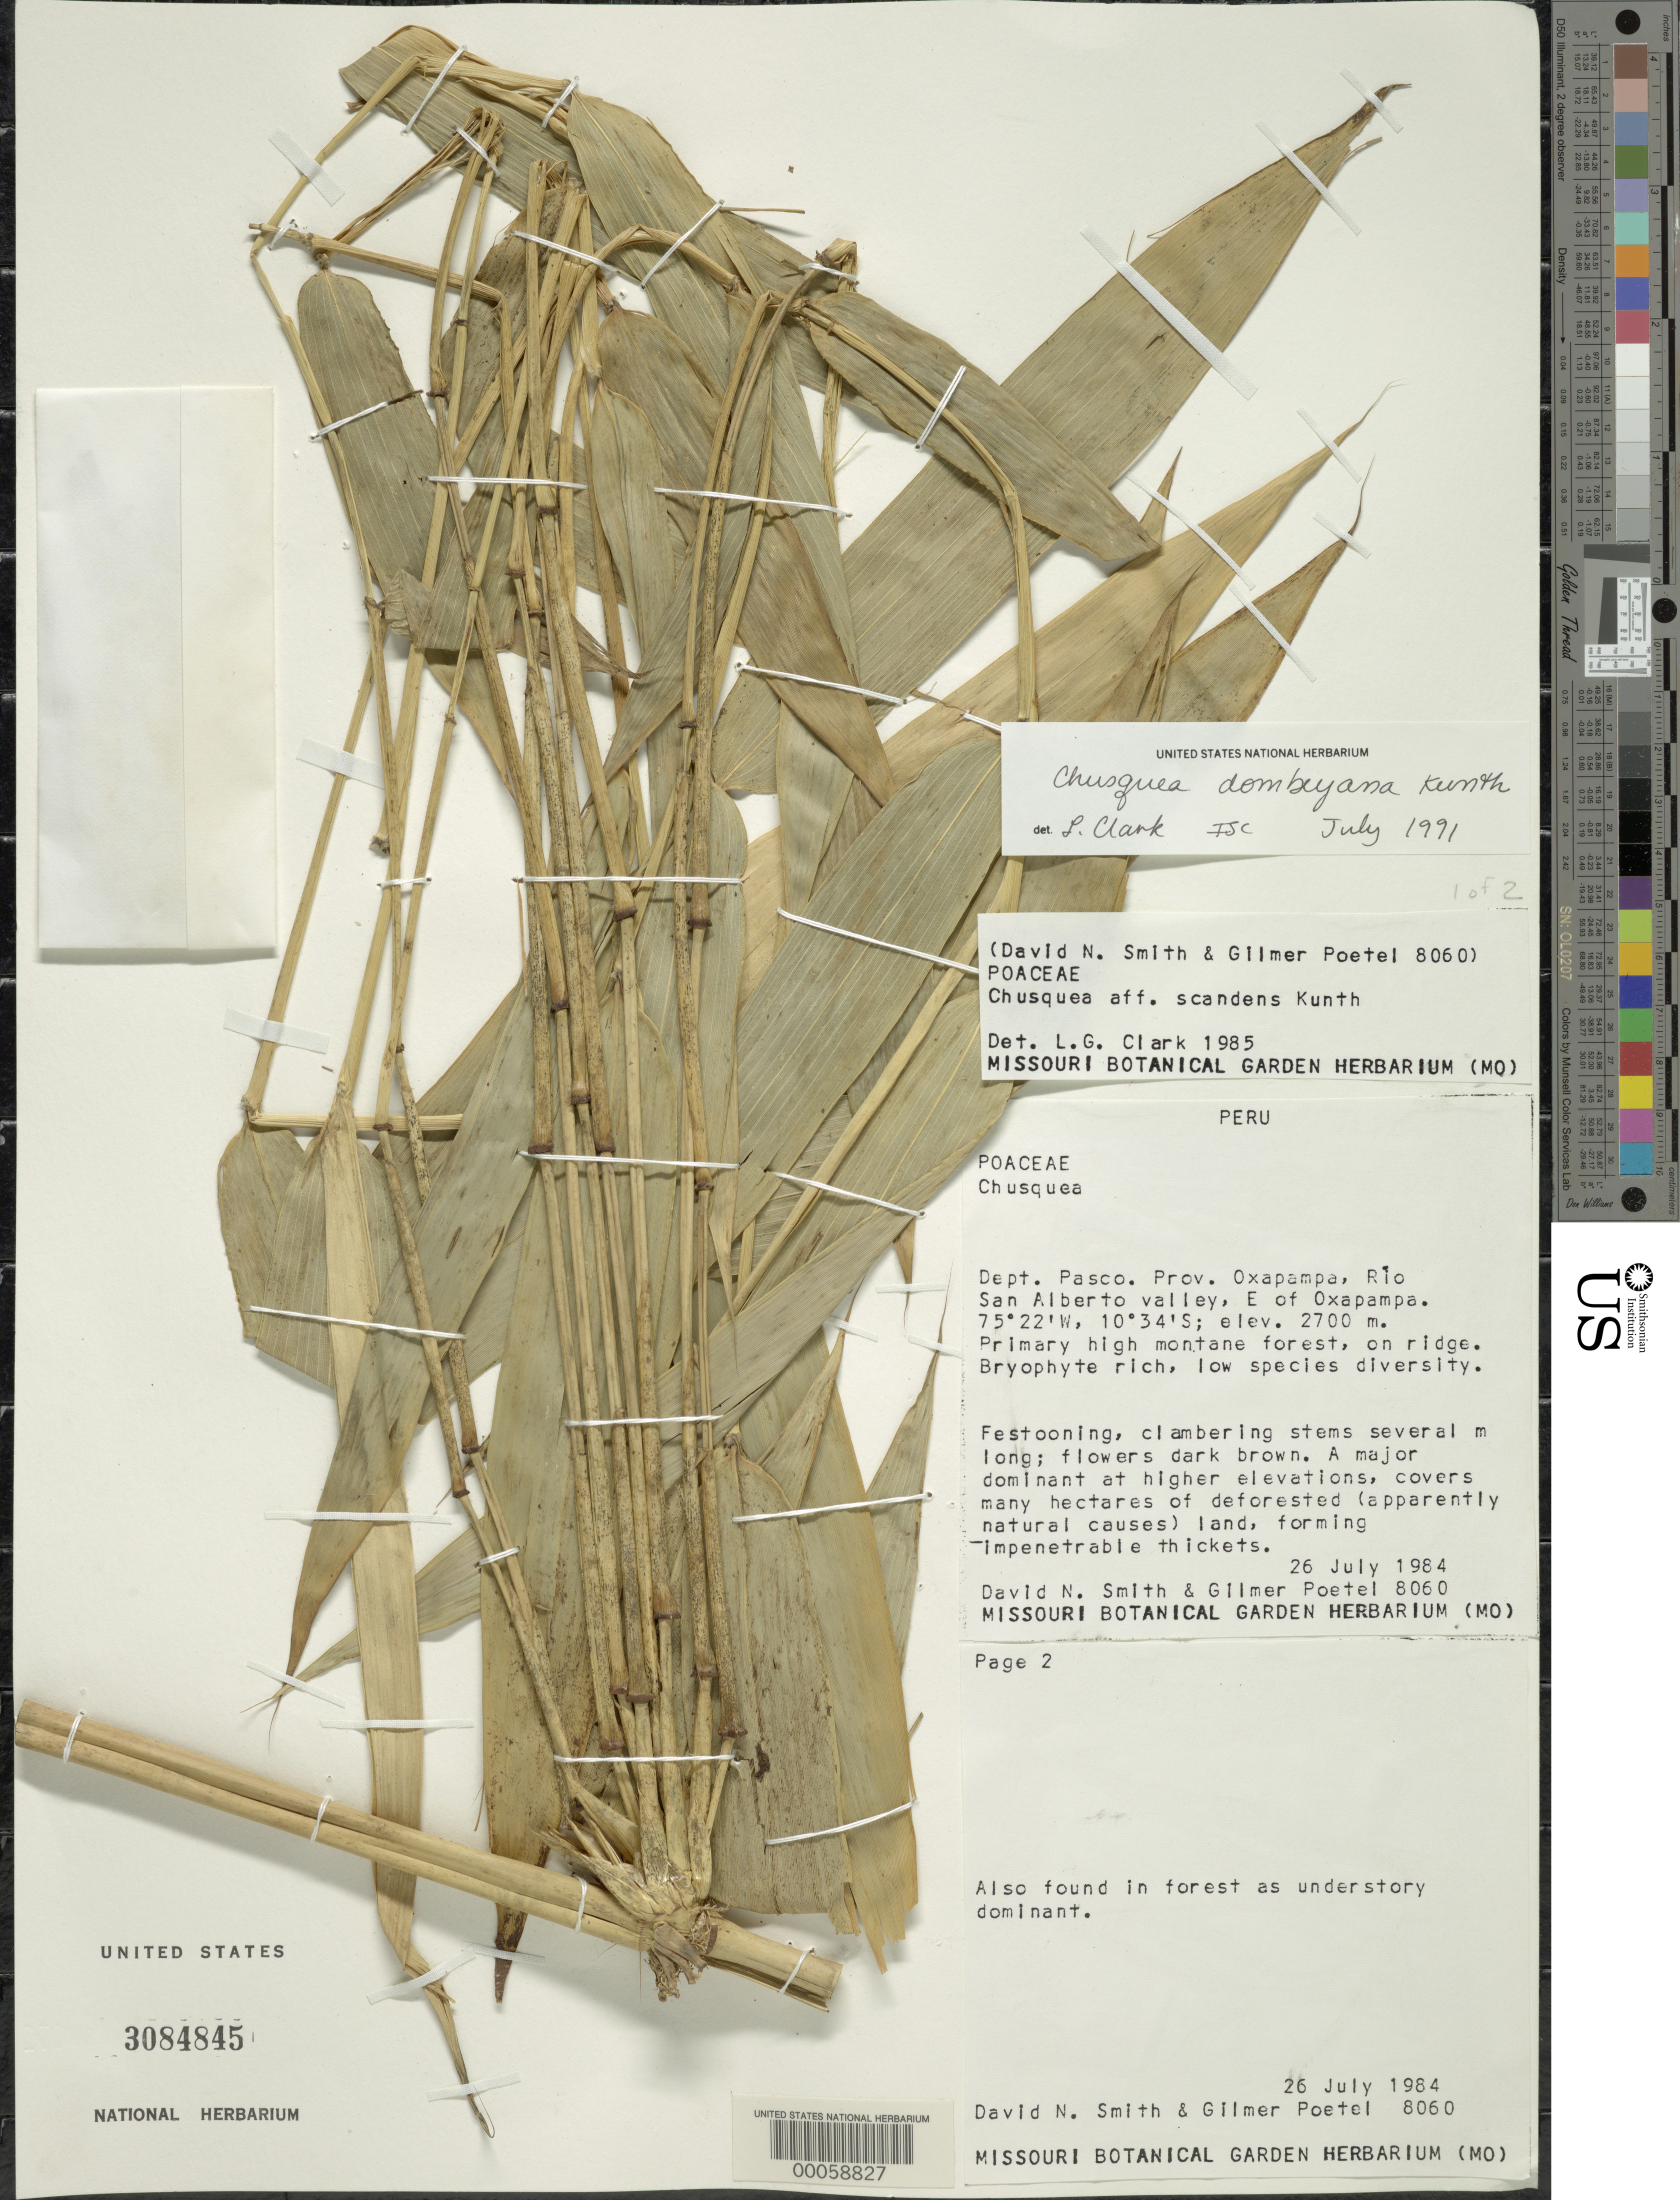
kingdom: Plantae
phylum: Tracheophyta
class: Liliopsida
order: Poales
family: Poaceae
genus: Chusquea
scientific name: Chusquea dombeyana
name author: Kunth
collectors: D. Smith & G. Poetel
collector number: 8060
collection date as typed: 26 Jul 1984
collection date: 1984-07-26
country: Peru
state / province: Pasco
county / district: Oxapampa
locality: Rio san alberto valley, e of oxapampa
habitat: Primary high montane forest, on ridge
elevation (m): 2700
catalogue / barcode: US 3084845